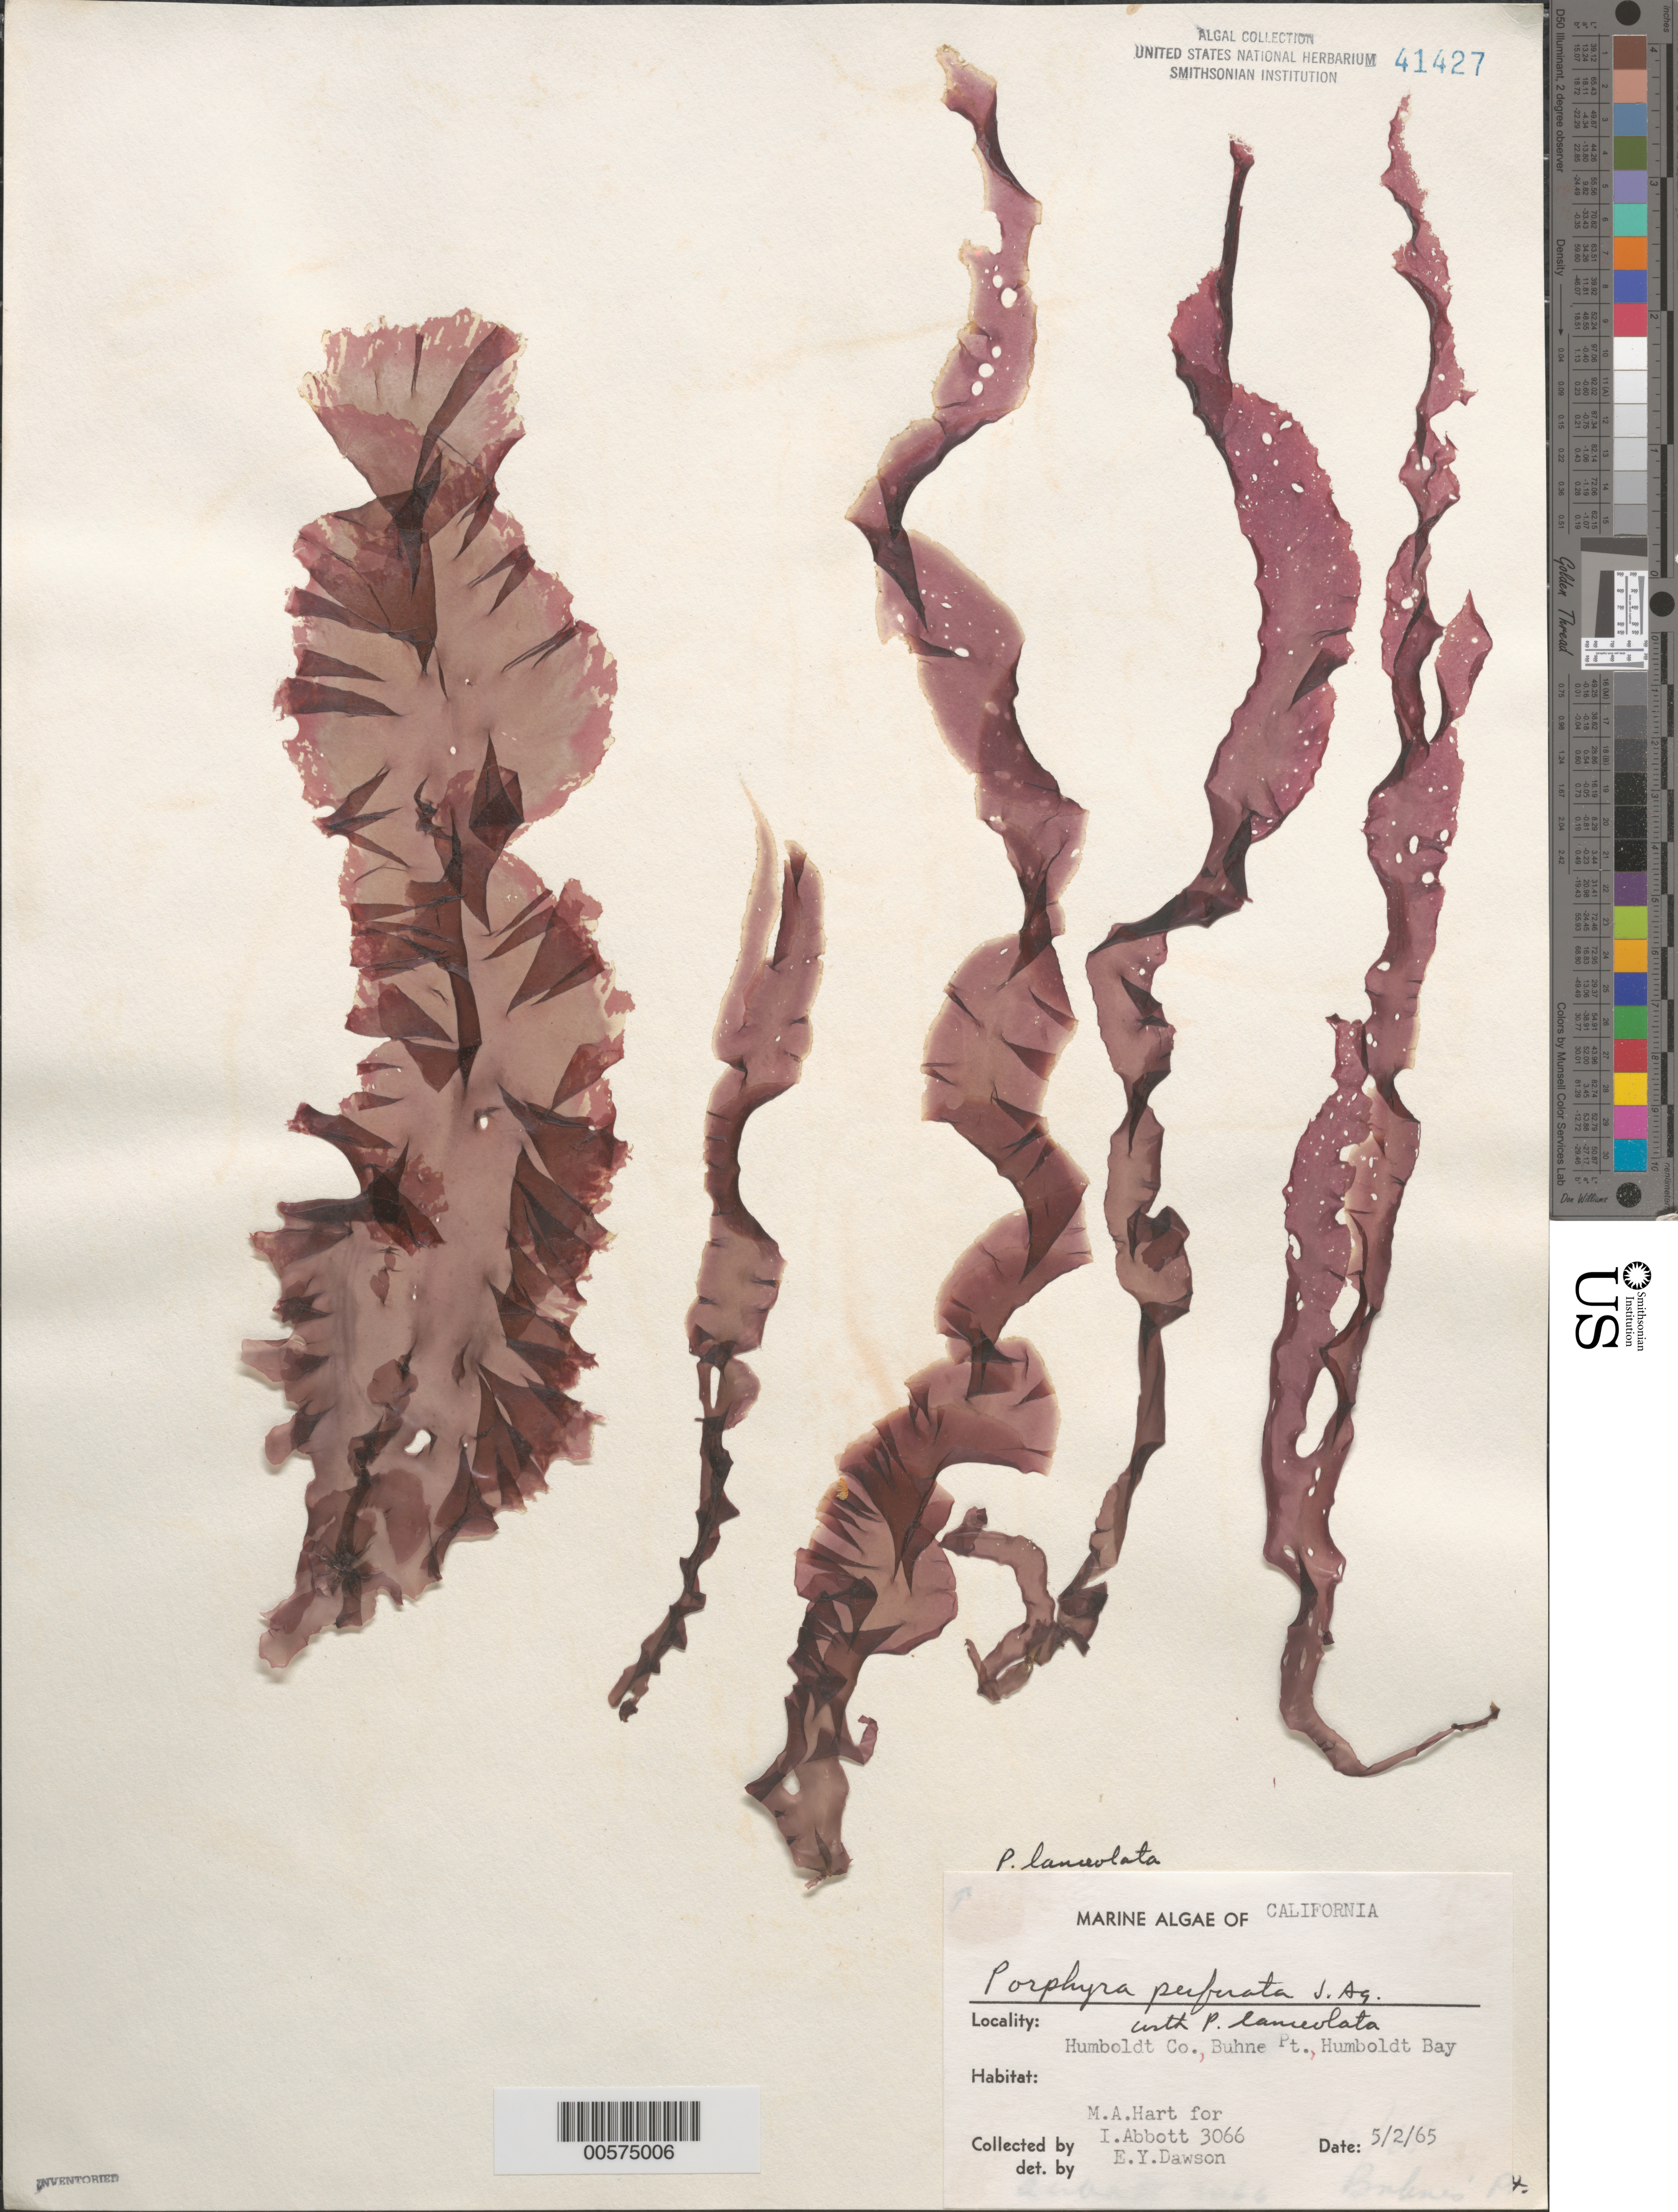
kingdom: Plantae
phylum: Rhodophyta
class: Bangiophyceae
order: Bangiales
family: Bangiaceae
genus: Pyropia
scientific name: Pyropia perforata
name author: (J. Agardh) S.C. Lindstrom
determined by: Algae name updating Project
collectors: M. A. Hart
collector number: IAA 3066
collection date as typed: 02 May 1965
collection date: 1965-05-02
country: United States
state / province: California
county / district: Humboldt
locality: Buhne Point, Humboldt Bay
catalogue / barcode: US 41427